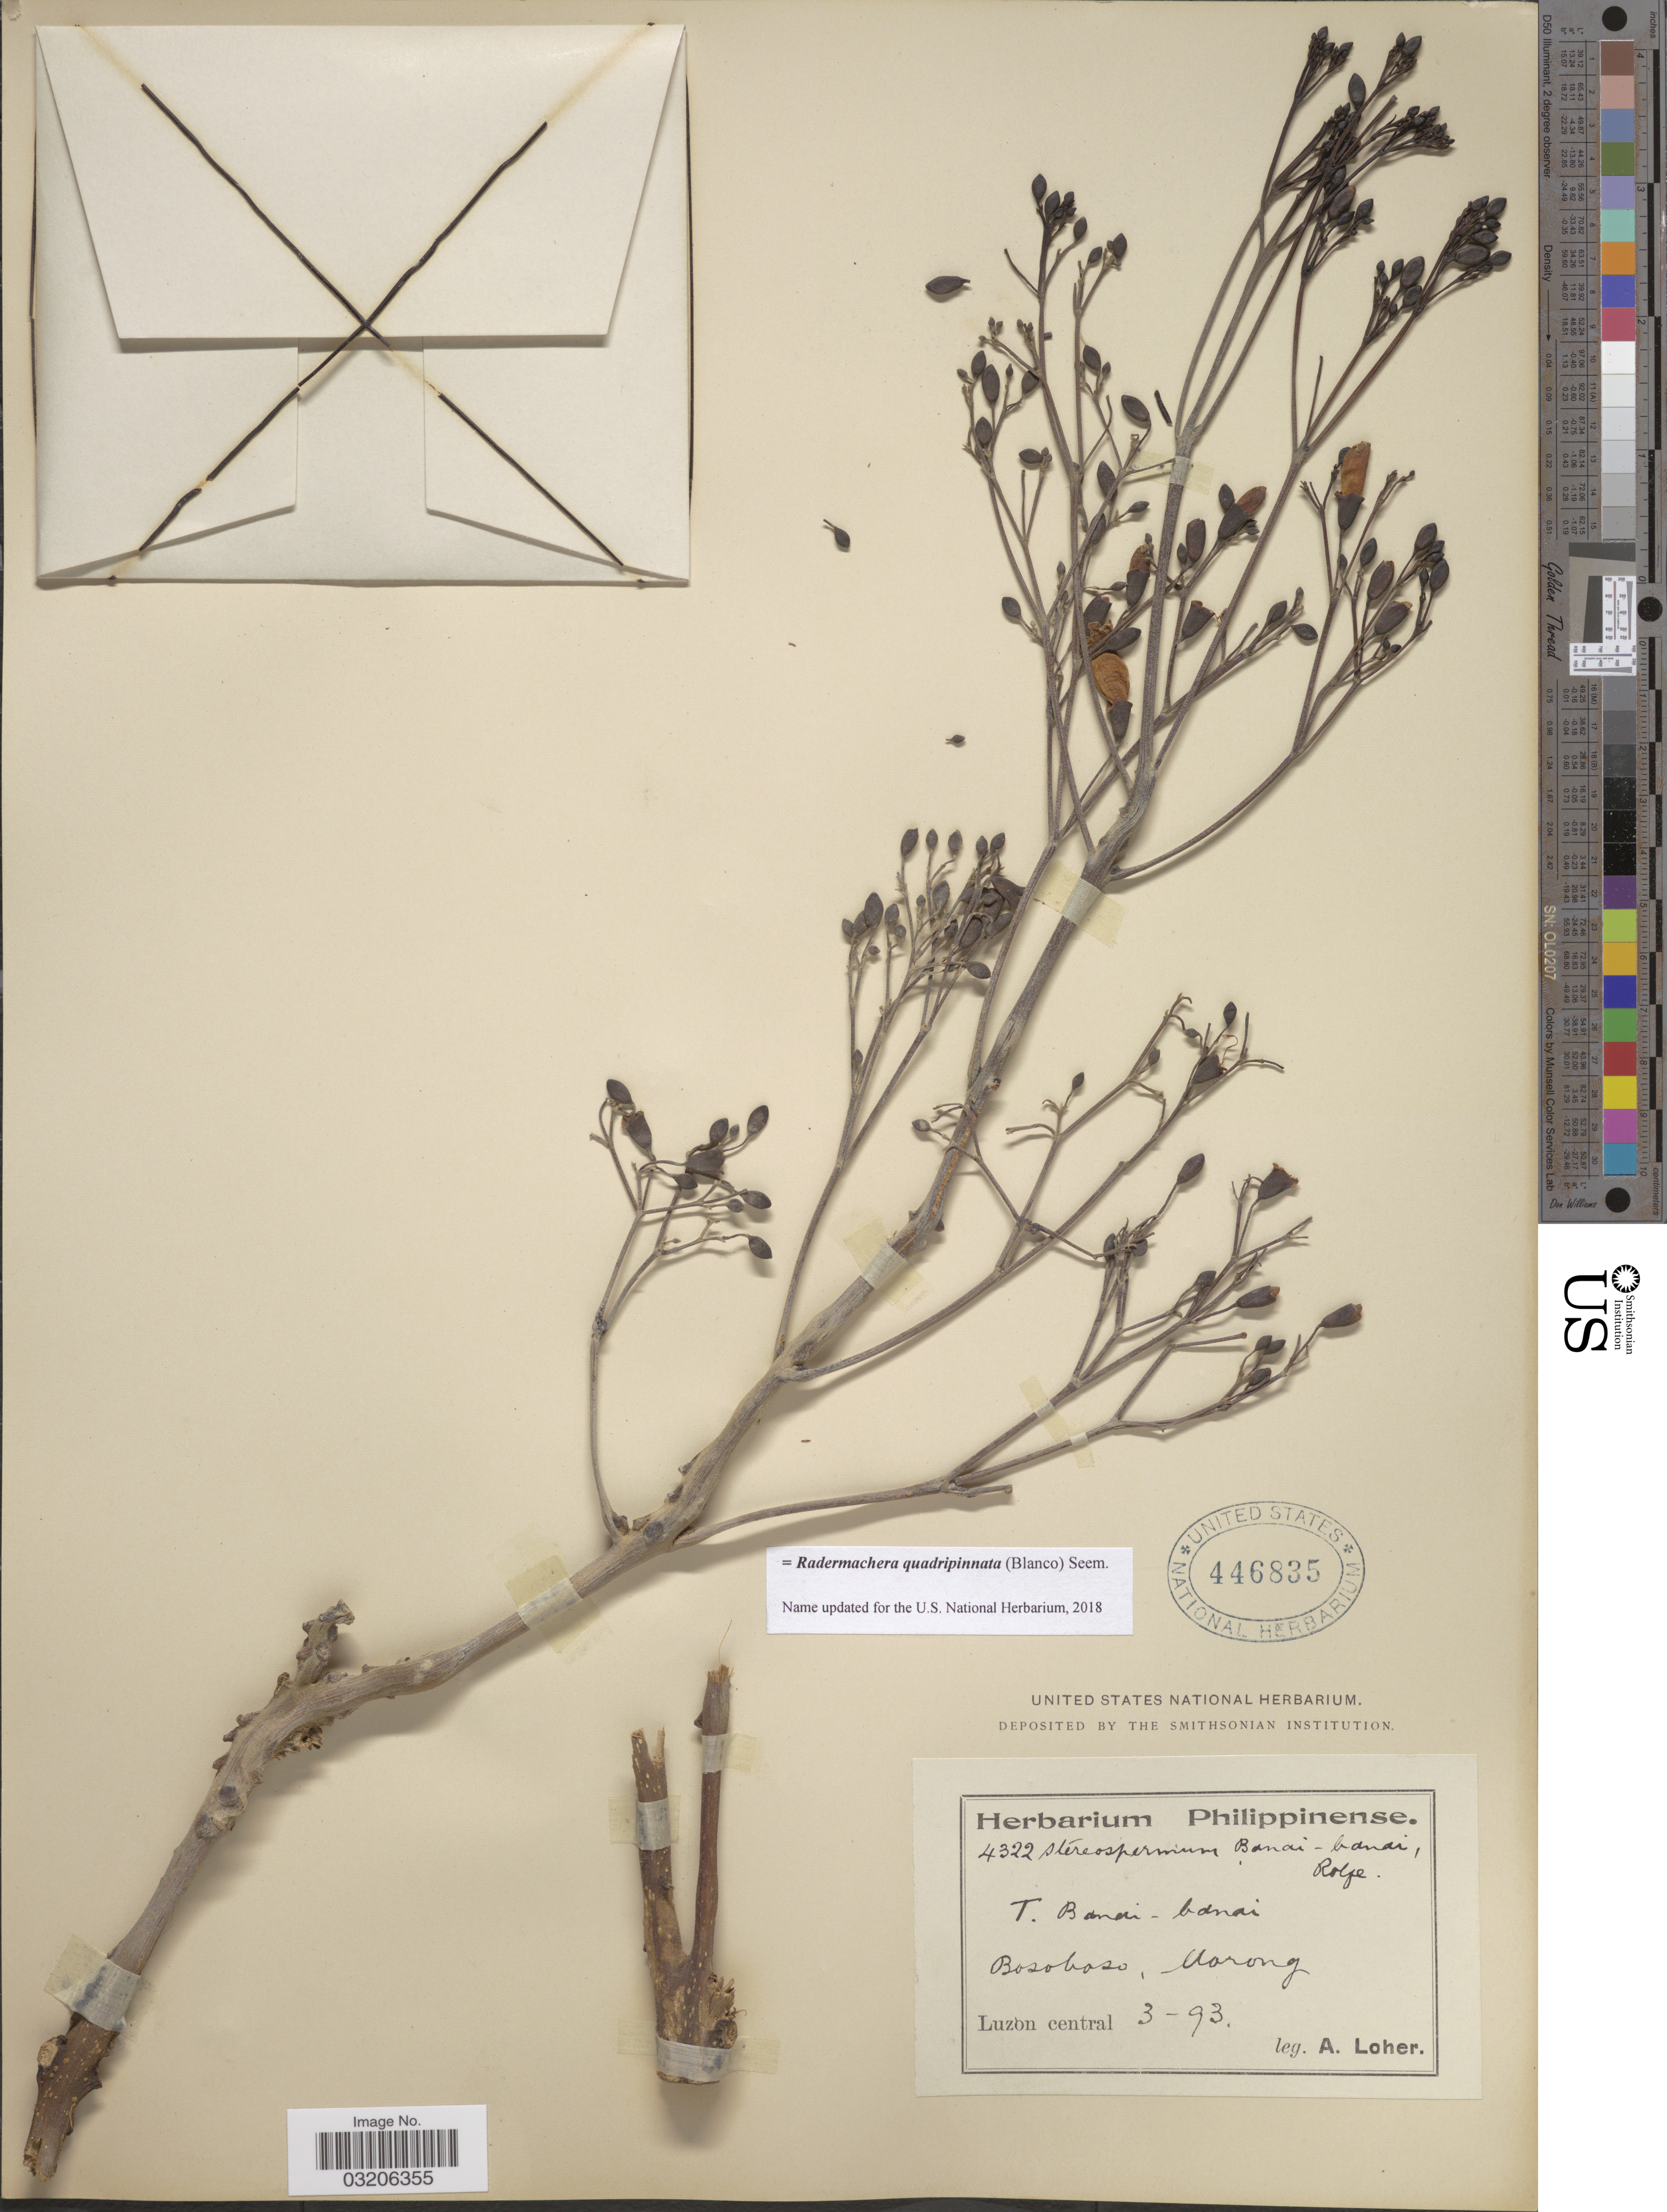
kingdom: Plantae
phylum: Tracheophyta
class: Magnoliopsida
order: Lamiales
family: Bignoniaceae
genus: Radermachera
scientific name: Radermachera quadripinnata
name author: (Blanco) Seem.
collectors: A. Loher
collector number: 4322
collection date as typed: Transcribed d/m/y: /3/93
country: Philippines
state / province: Central Luzon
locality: Bosoboso, Morong. Luzon central.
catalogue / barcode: US 446835